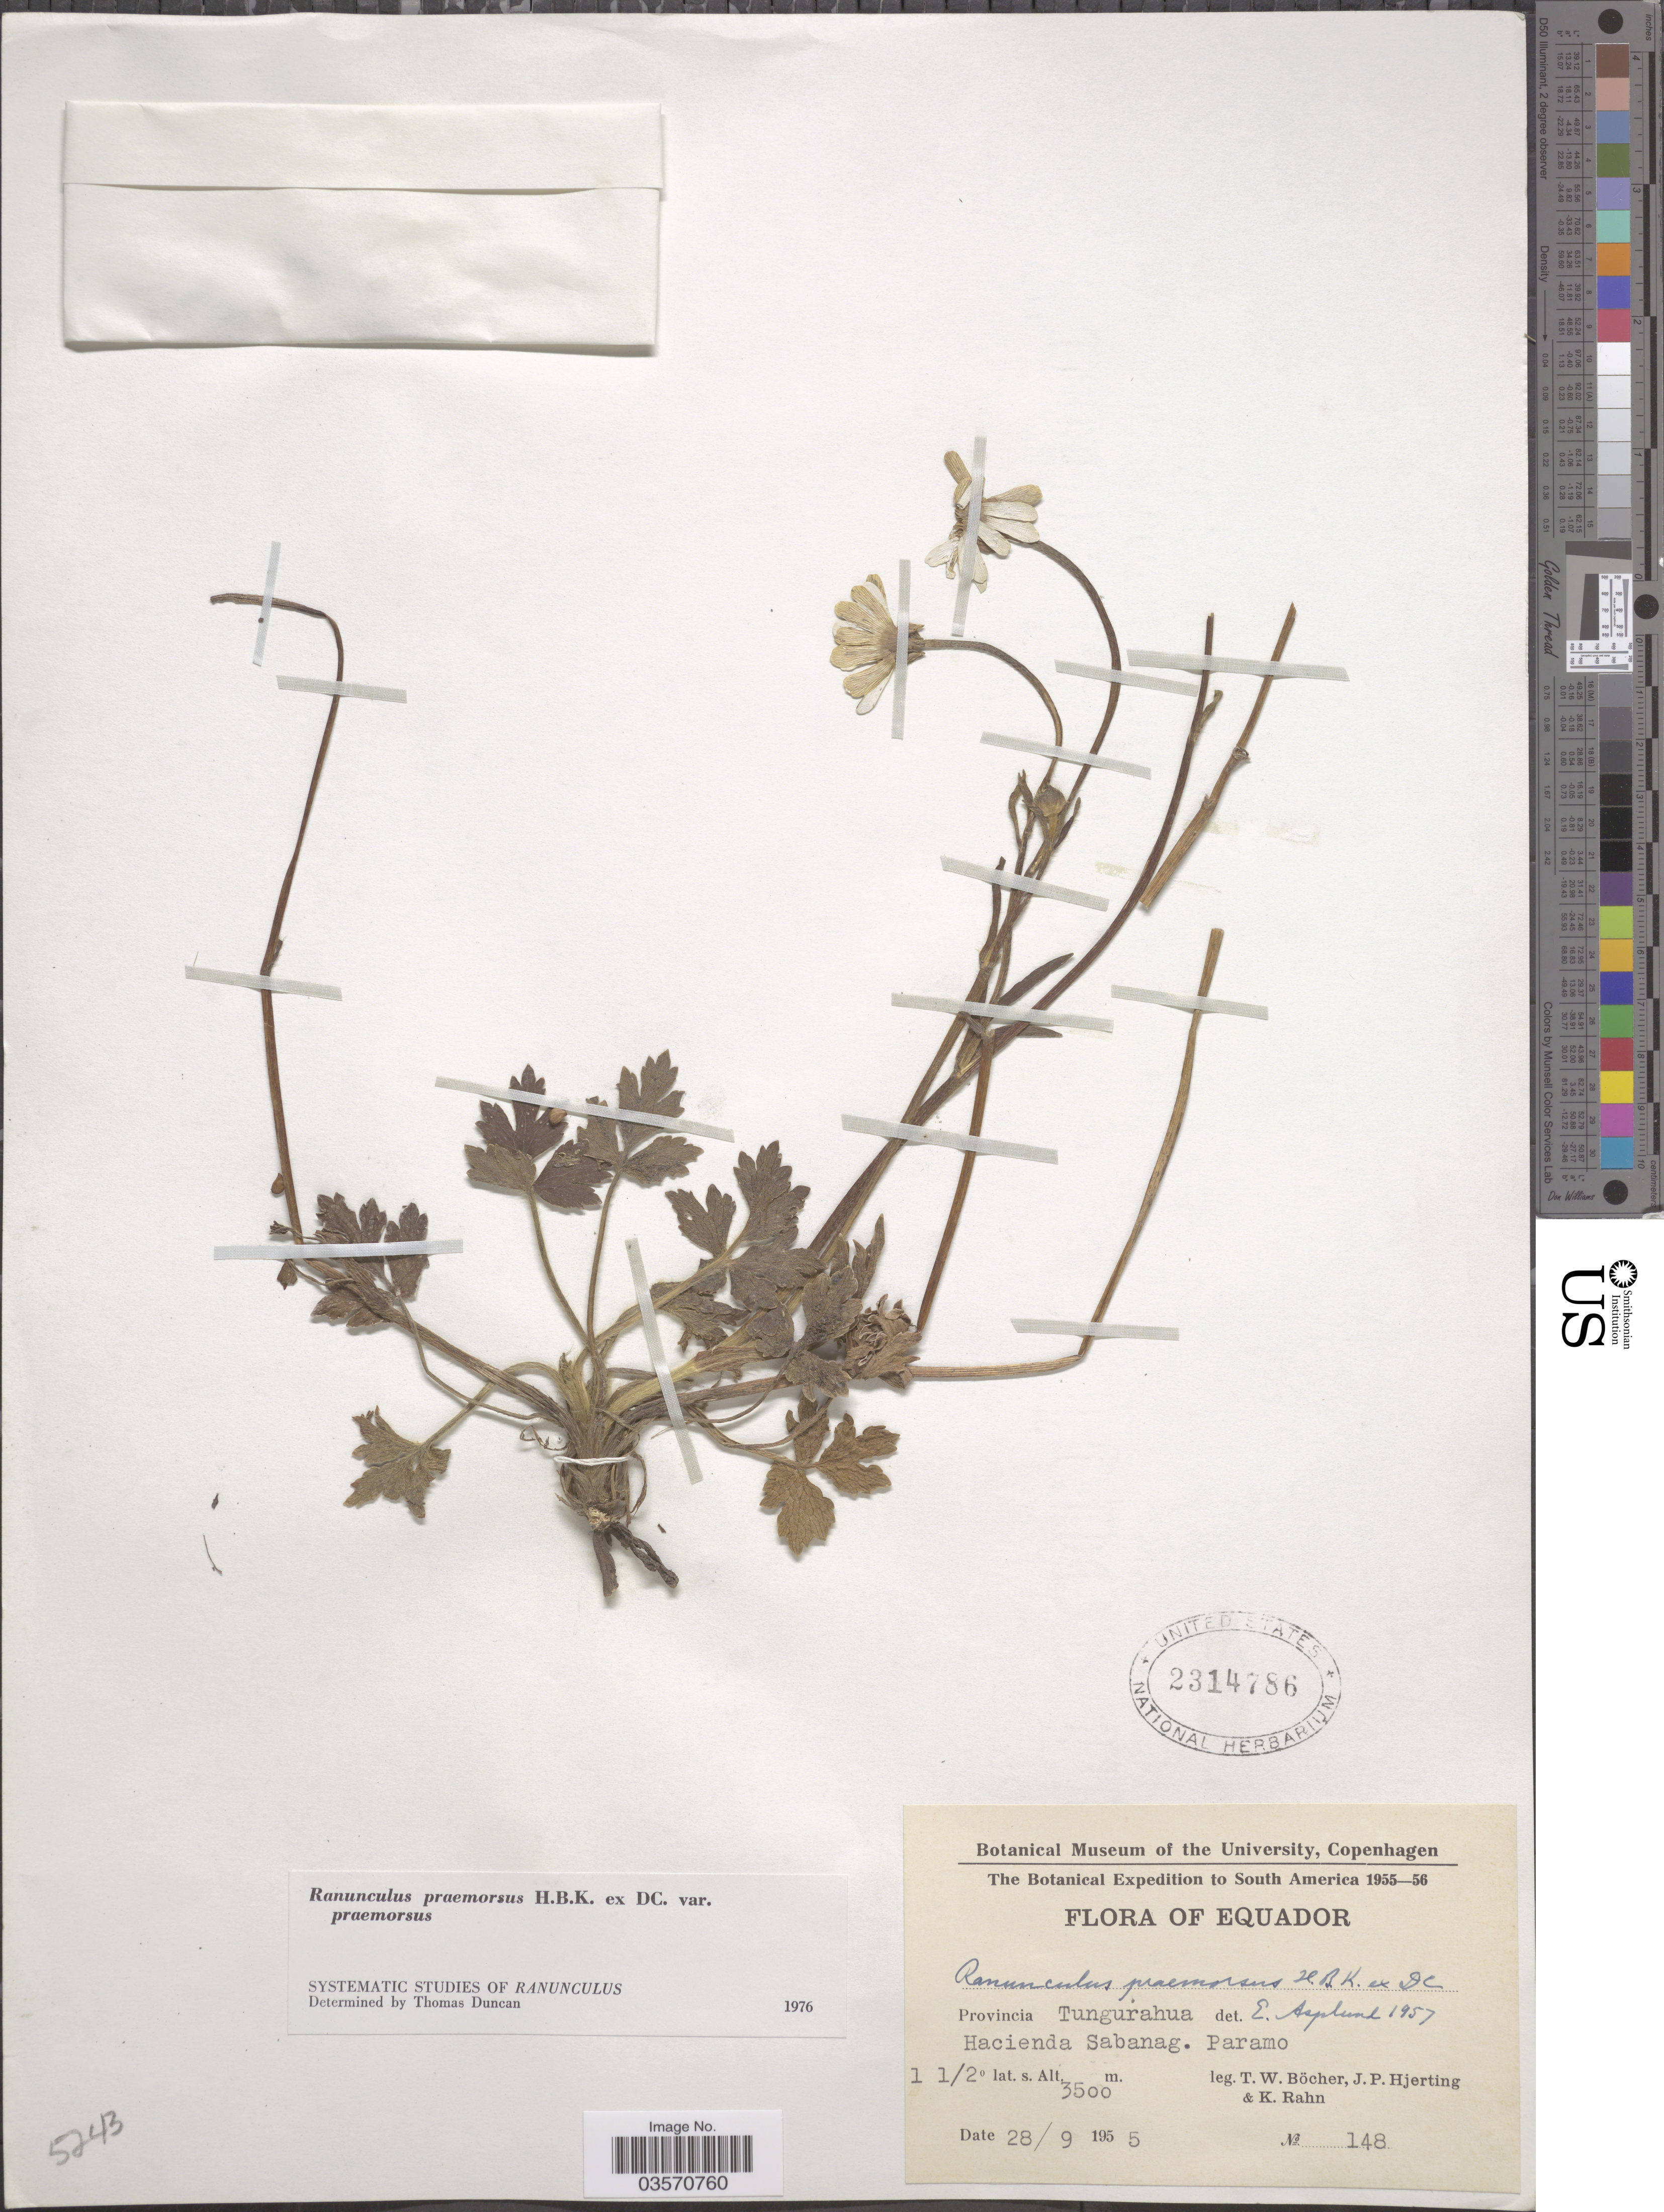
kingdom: Plantae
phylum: Tracheophyta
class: Magnoliopsida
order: Ranunculales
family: Ranunculaceae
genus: Ranunculus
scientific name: Ranunculus praemorsus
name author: Kunth ex DC.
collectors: T. Böcher, J. P. Hjerting & K. Rahn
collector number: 148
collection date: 1955-09-28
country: Ecuador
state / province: Tungurahua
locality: Hacienda Sabanag. Paramo.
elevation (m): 3500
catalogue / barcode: US 2314786